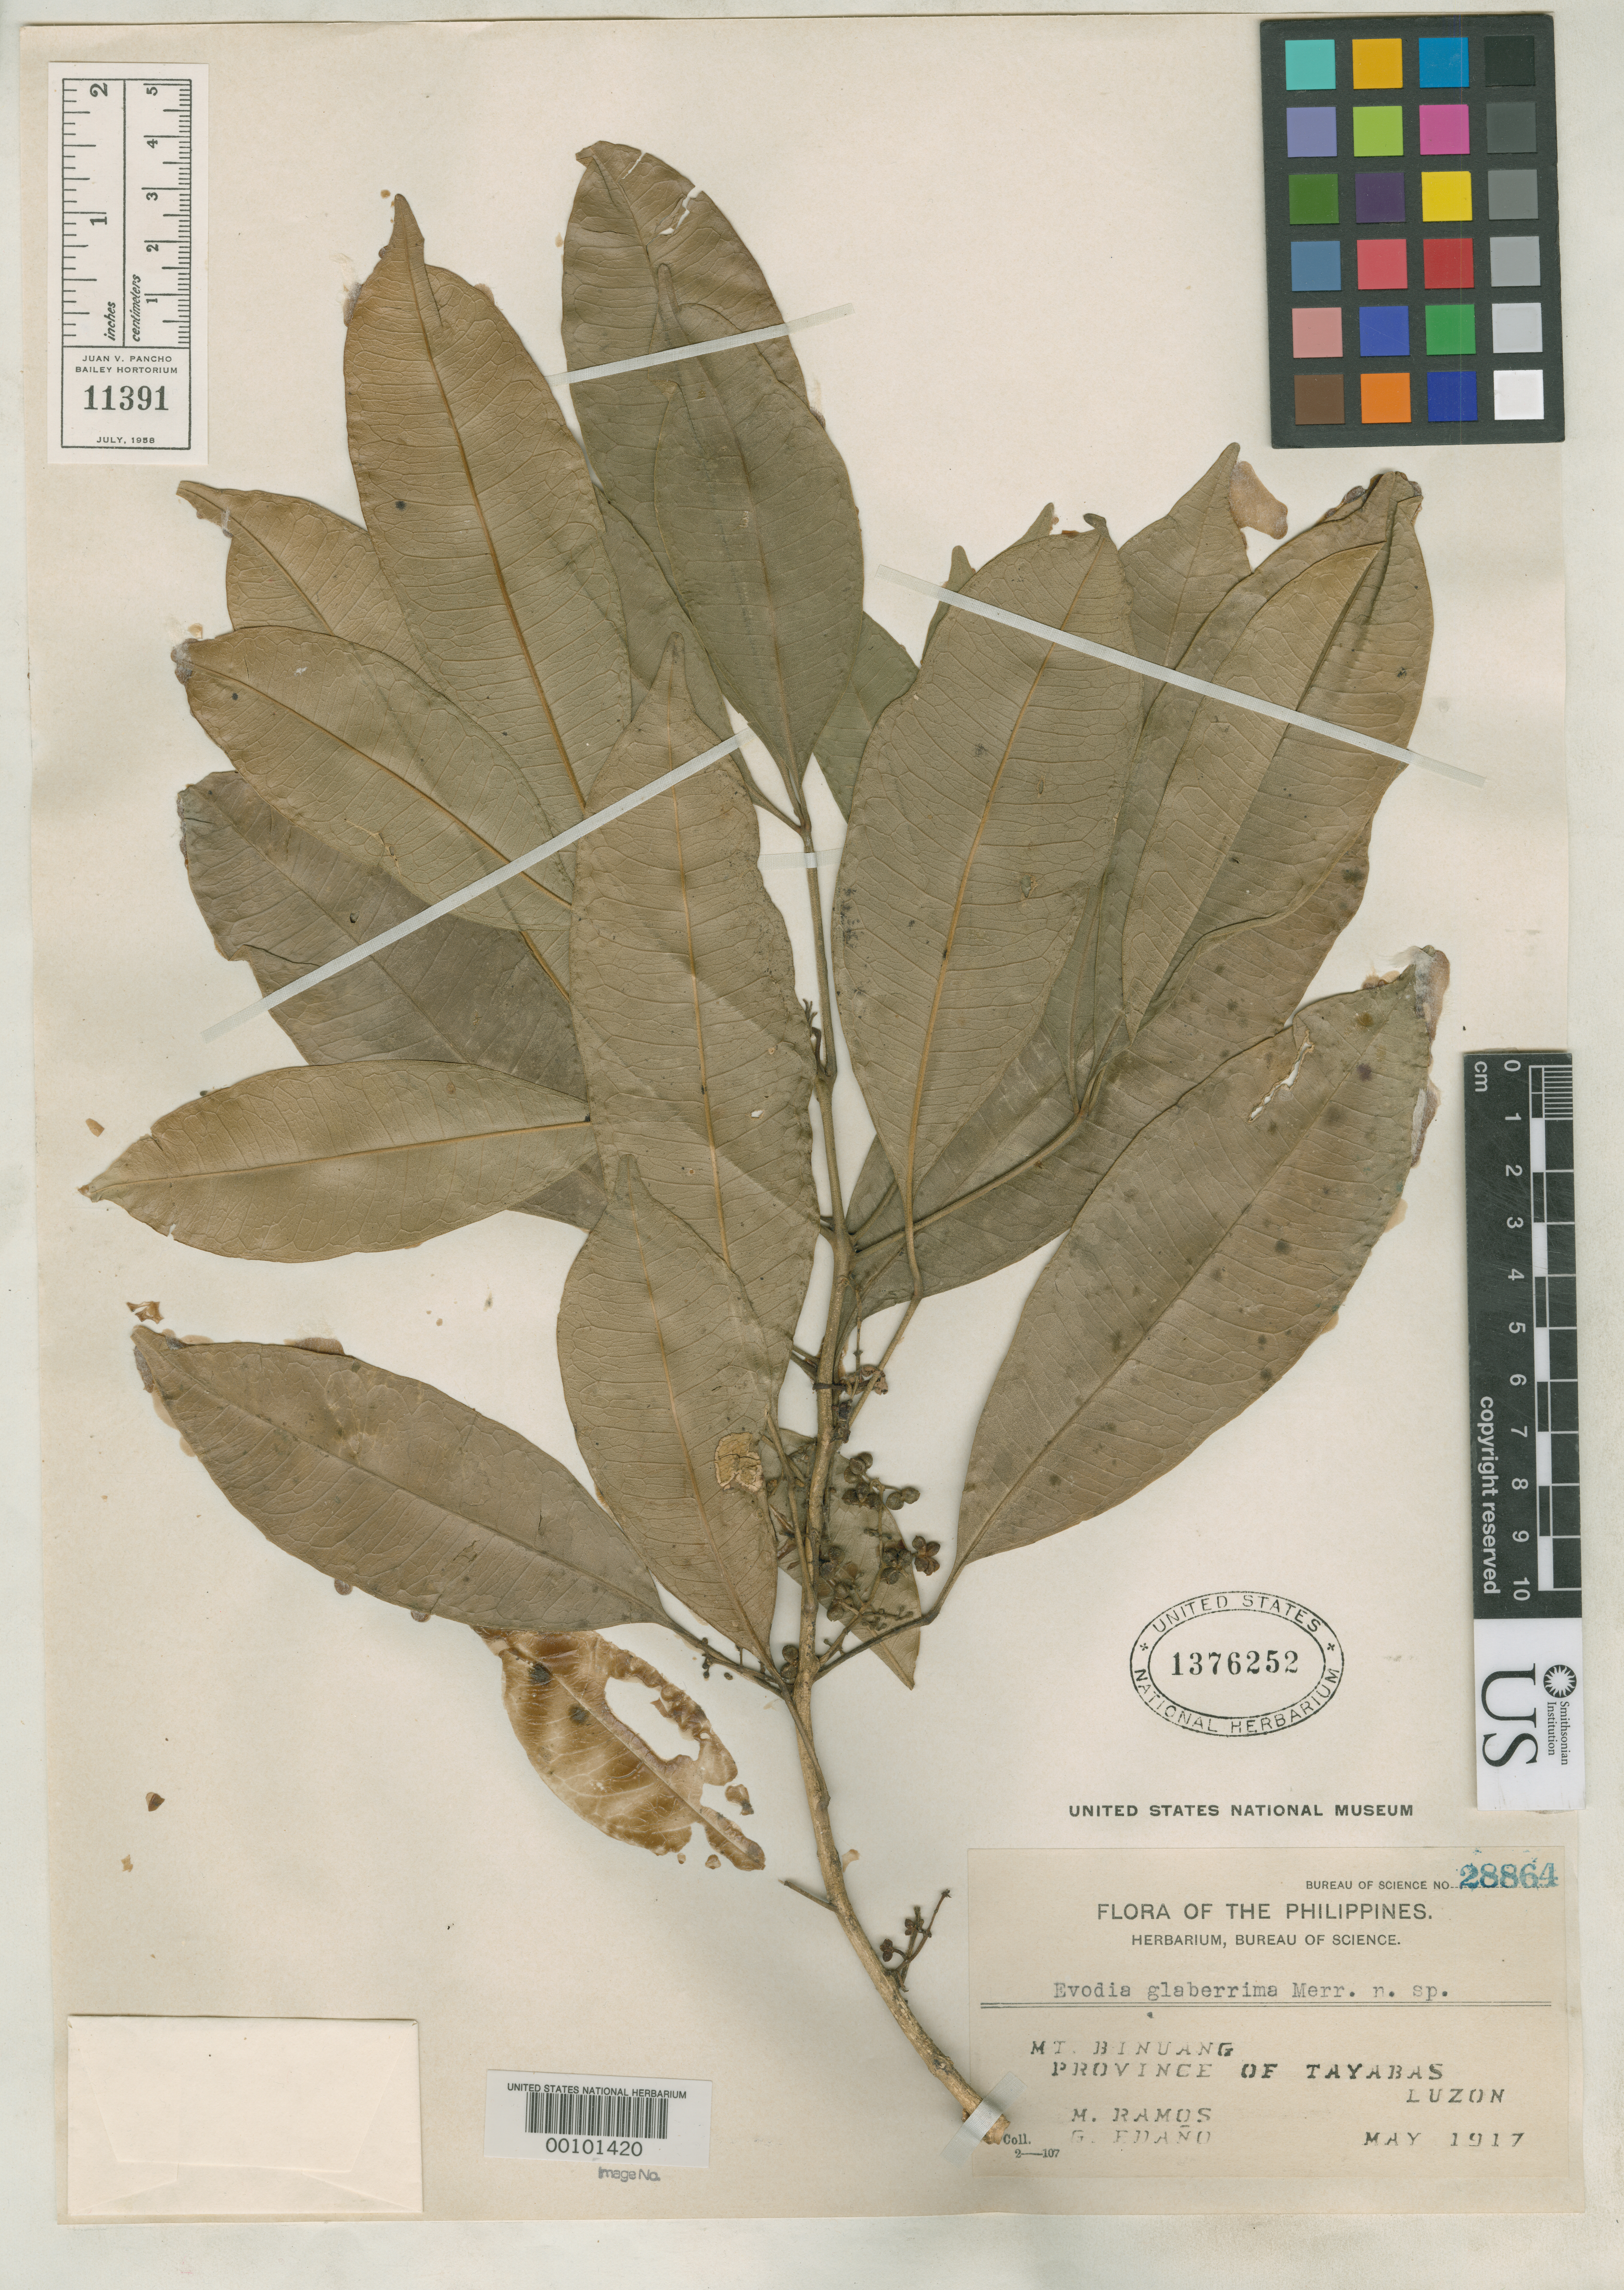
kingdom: Plantae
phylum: Tracheophyta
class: Magnoliopsida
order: Sapindales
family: Rutaceae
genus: Euodia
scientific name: Euodia glaberrima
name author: Merr.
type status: Isotype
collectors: M. Ramos & G. E. Edaño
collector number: Bur. Sci. 28864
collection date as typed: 20 May 1917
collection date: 1917-05-20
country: Philippines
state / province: Calabarzon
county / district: Quezon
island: Luzon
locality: Mt. Binuang.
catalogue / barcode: US 1376252